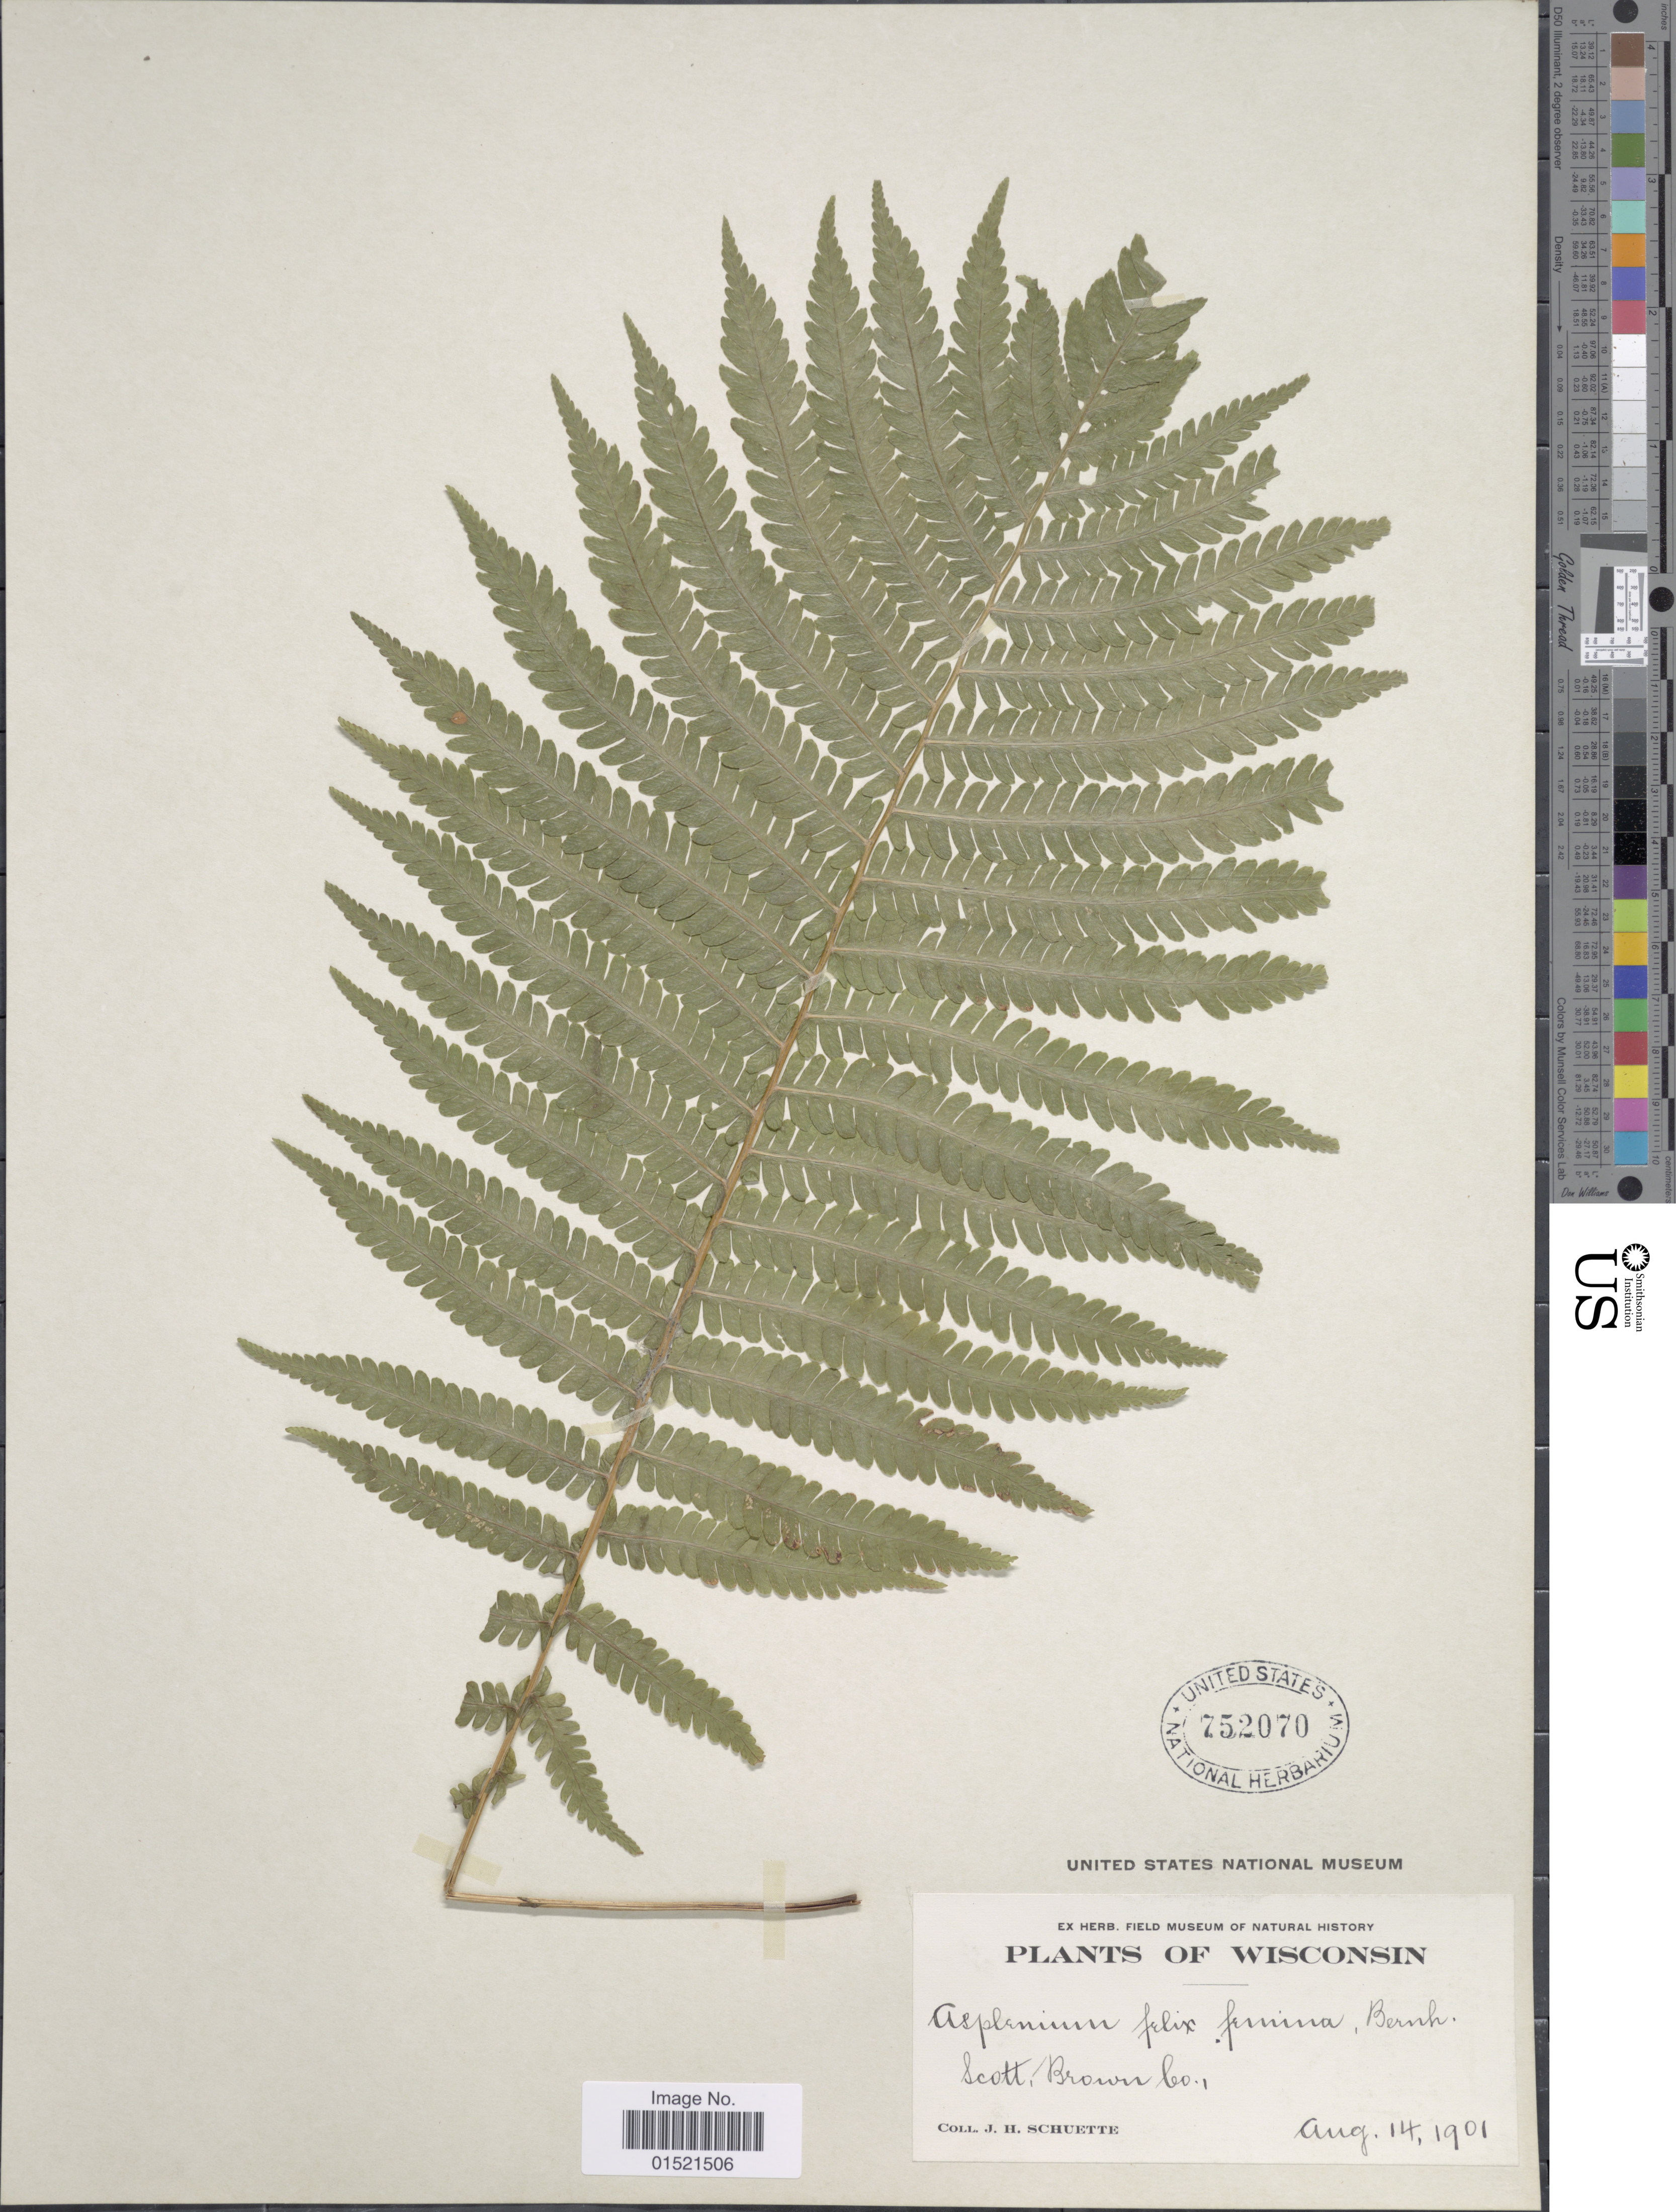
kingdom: Plantae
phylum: Tracheophyta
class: Polypodiopsida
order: Polypodiales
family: Onocleaceae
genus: Matteuccia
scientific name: Matteuccia struthiopteris var. pensylvanica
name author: (Willd.) C.V. Morton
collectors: J. H. Schuette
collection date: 1901-08-14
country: United States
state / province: Wisconsin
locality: Scott, Brown Co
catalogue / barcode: US 752070